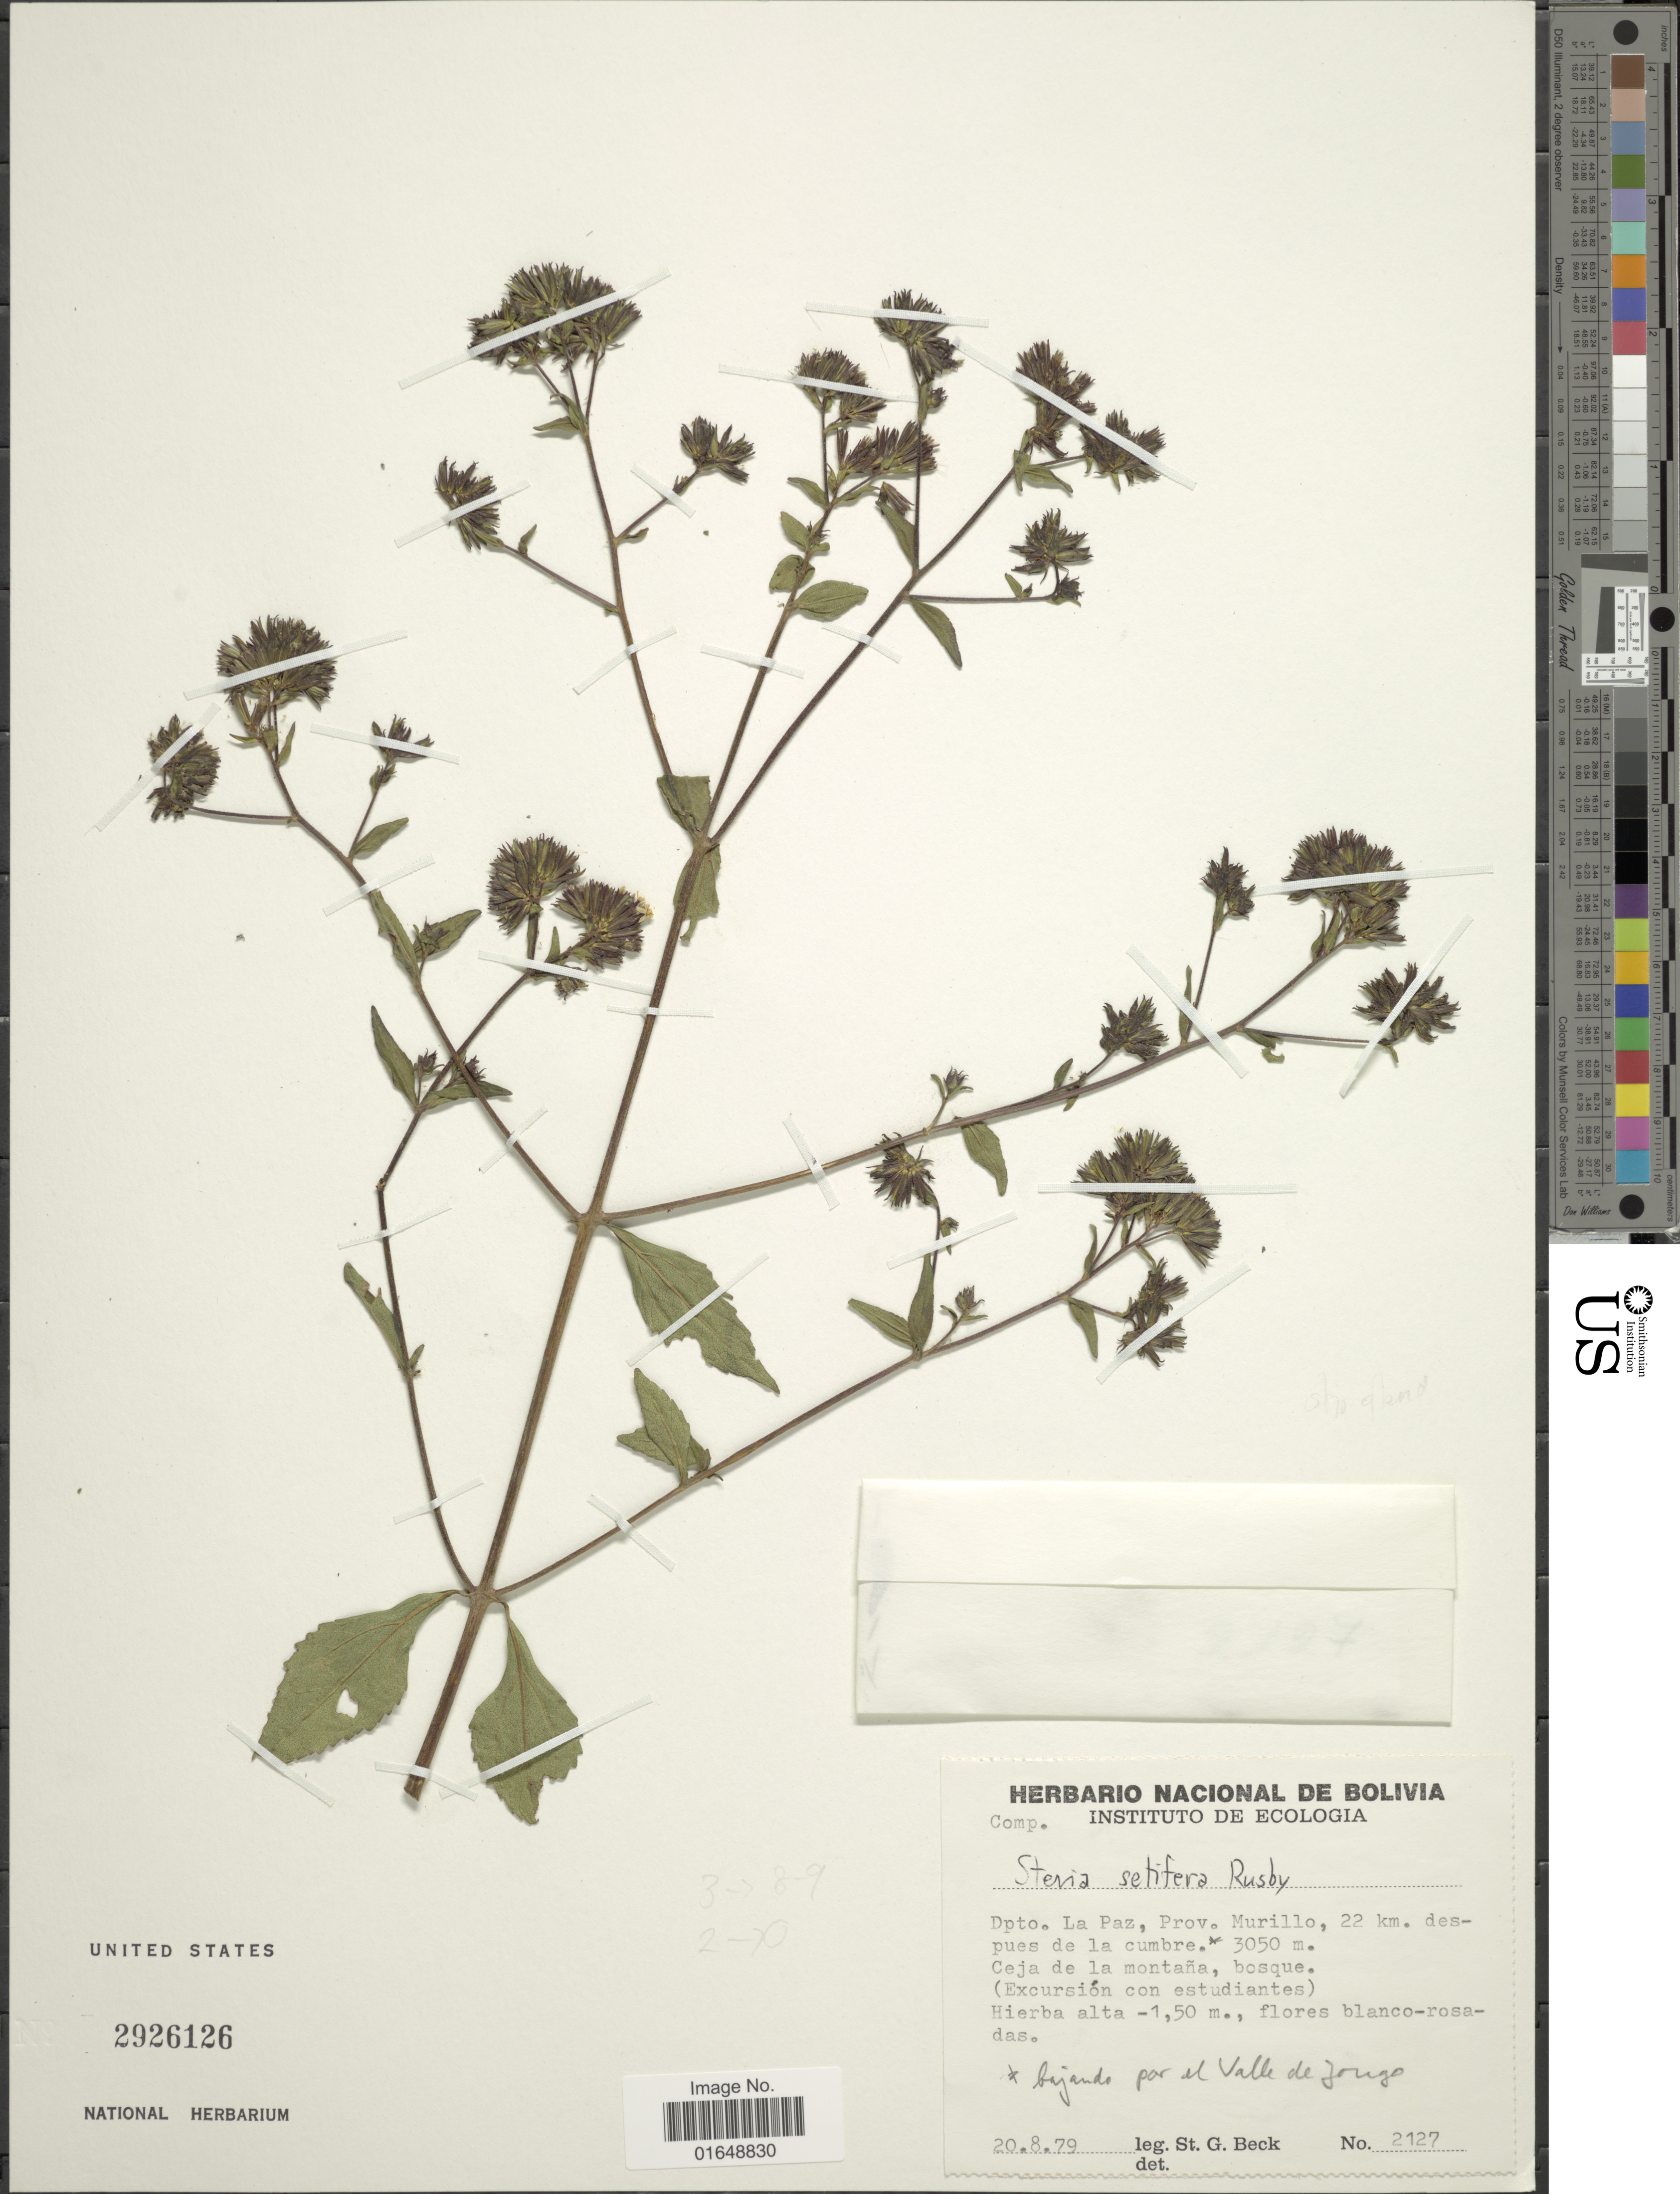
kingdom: Plantae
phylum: Tracheophyta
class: Magnoliopsida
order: Asterales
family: Asteraceae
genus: Stevia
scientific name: Stevia setifera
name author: Rusby ex B.L. Rob.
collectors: S. G. Beck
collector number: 2127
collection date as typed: Transcribed d/m/y: 20/8/79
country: Bolivia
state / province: La Paz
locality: Dpto. La Paz, Prov. Murillo, 22 km. despues de la cumbre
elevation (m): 3050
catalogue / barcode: US 2926126